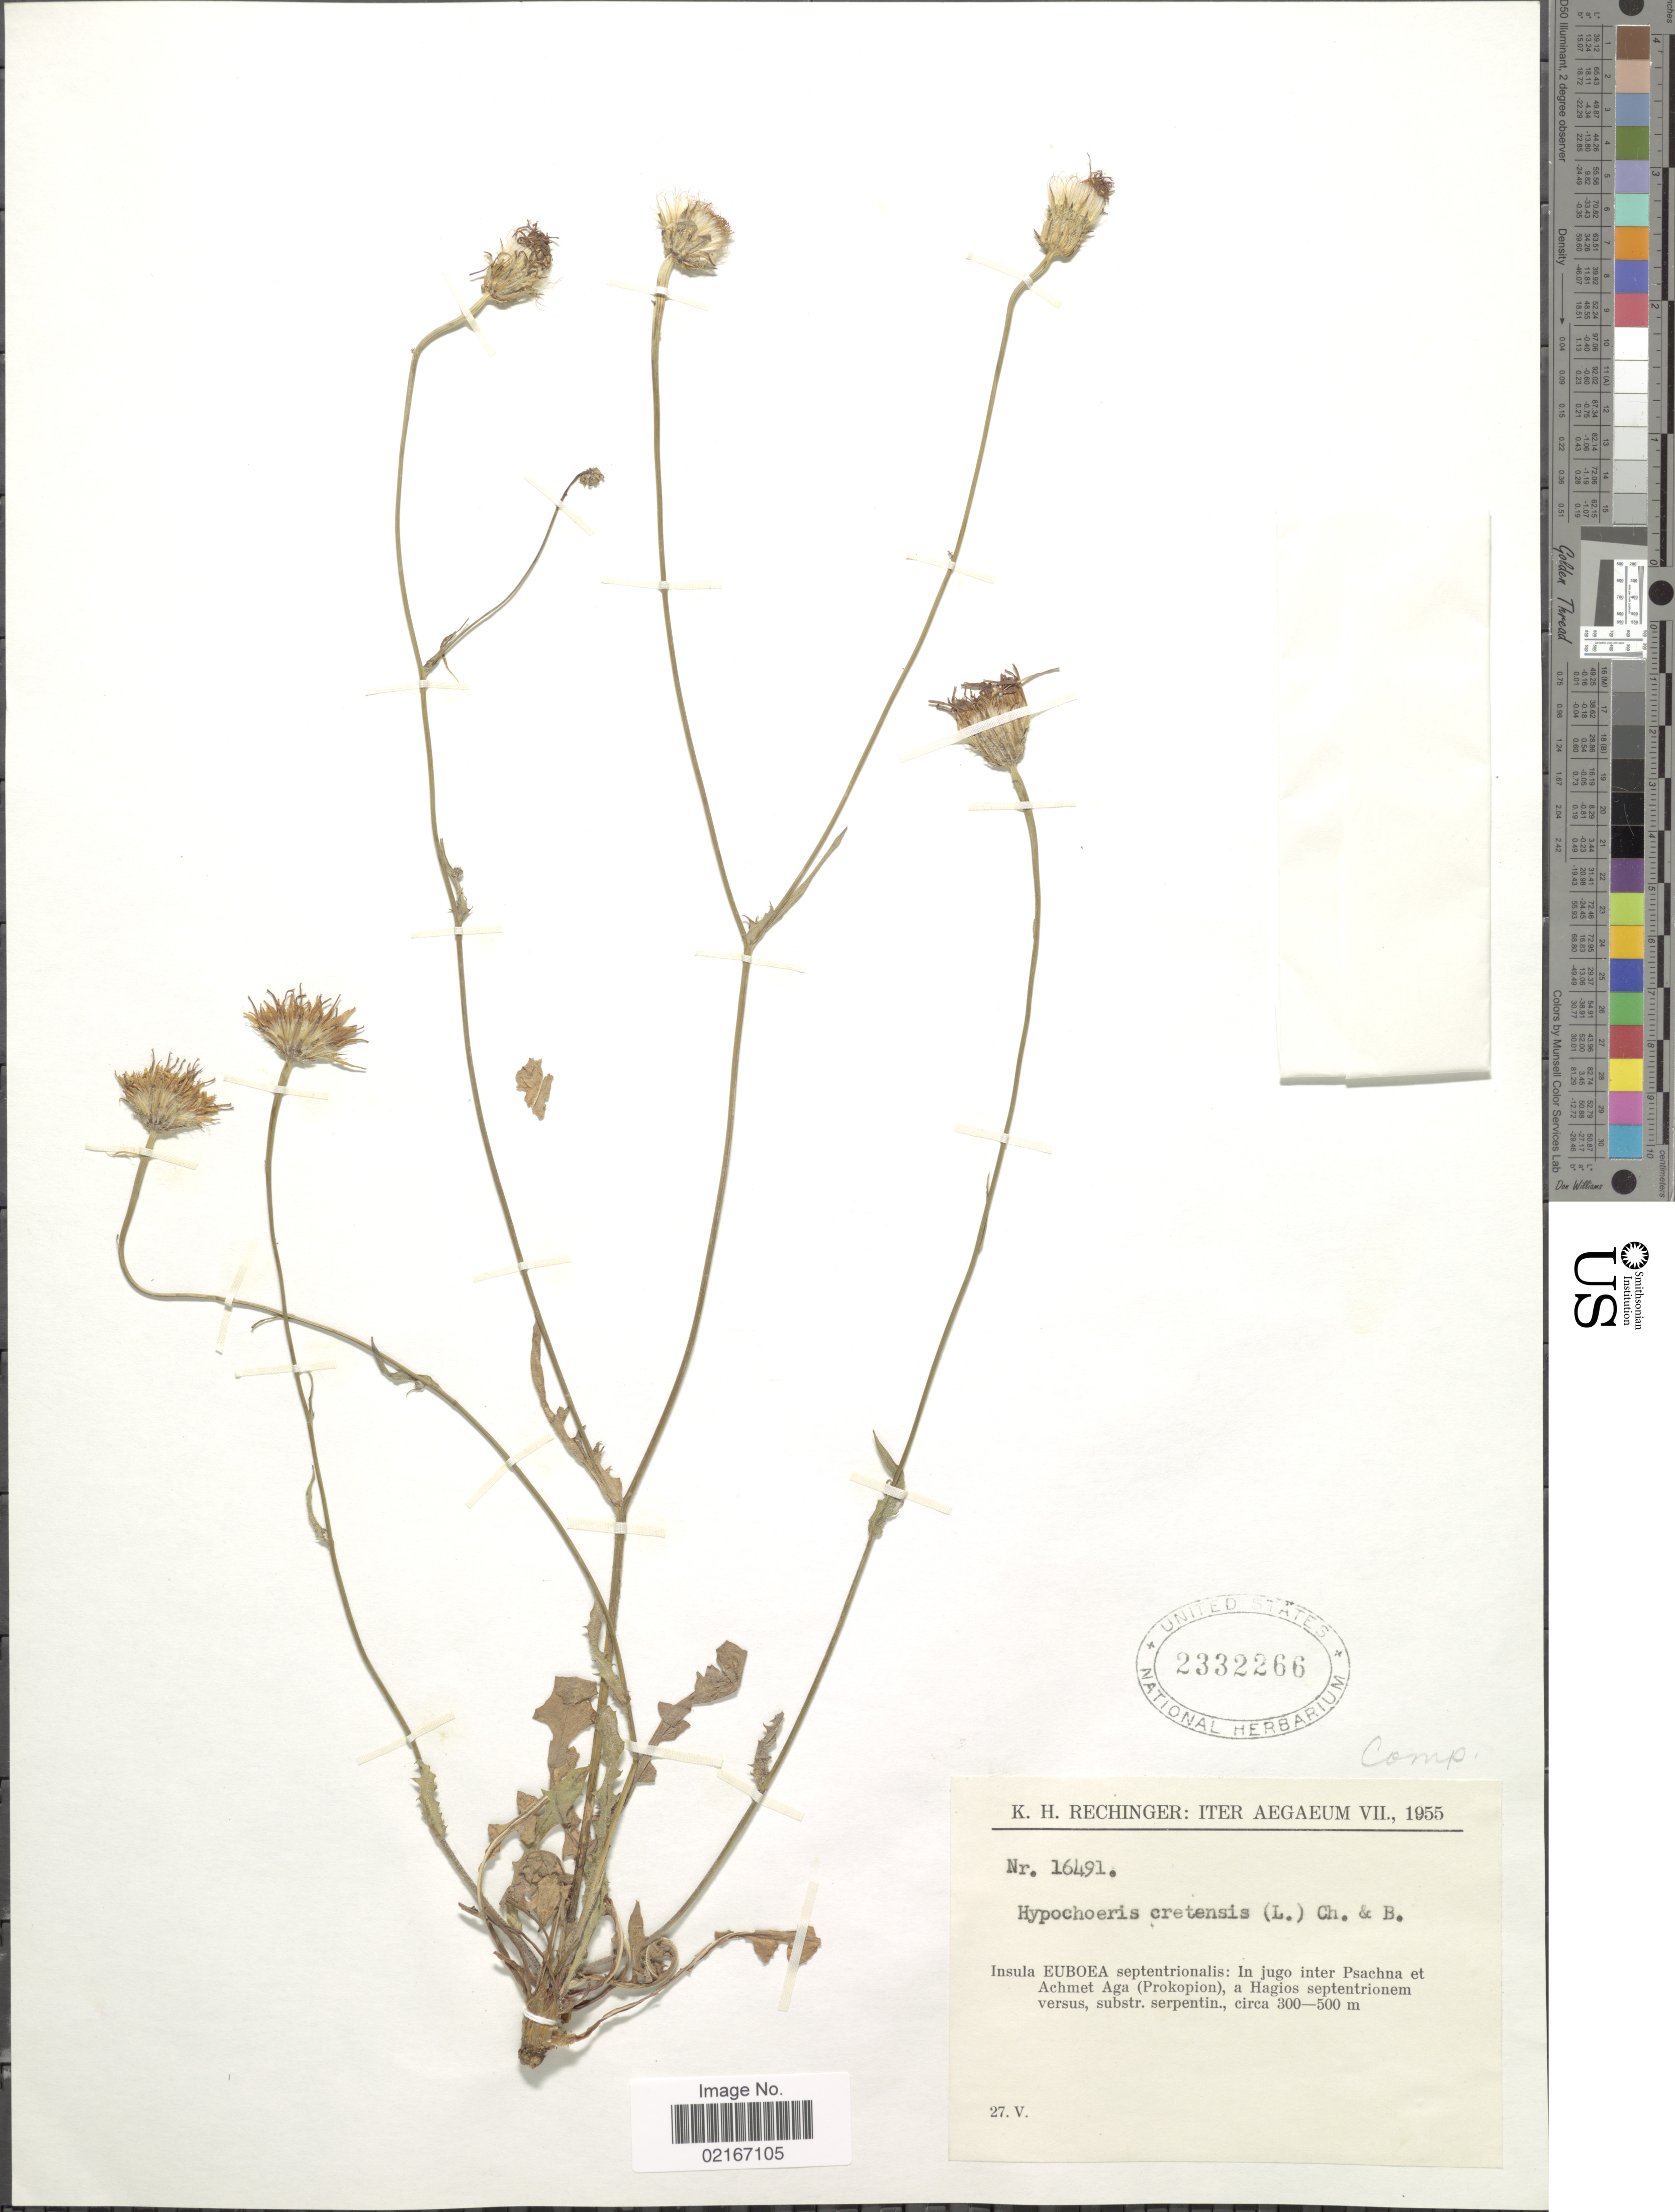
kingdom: Plantae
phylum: Tracheophyta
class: Magnoliopsida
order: Asterales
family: Asteraceae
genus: Hypochaeris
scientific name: Hypochaeris cretensis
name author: (L.) Bory & Chaub.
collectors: K. H. Rechinger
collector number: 16419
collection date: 1955-05-27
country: Greece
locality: Iter Aegaeum, Insula Euboea septentrionalis: In jugo inter Psachna et Achmet Aga (Prokopion) prope Hagios, substr. calc. et serpentin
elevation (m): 300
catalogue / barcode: US 2332266